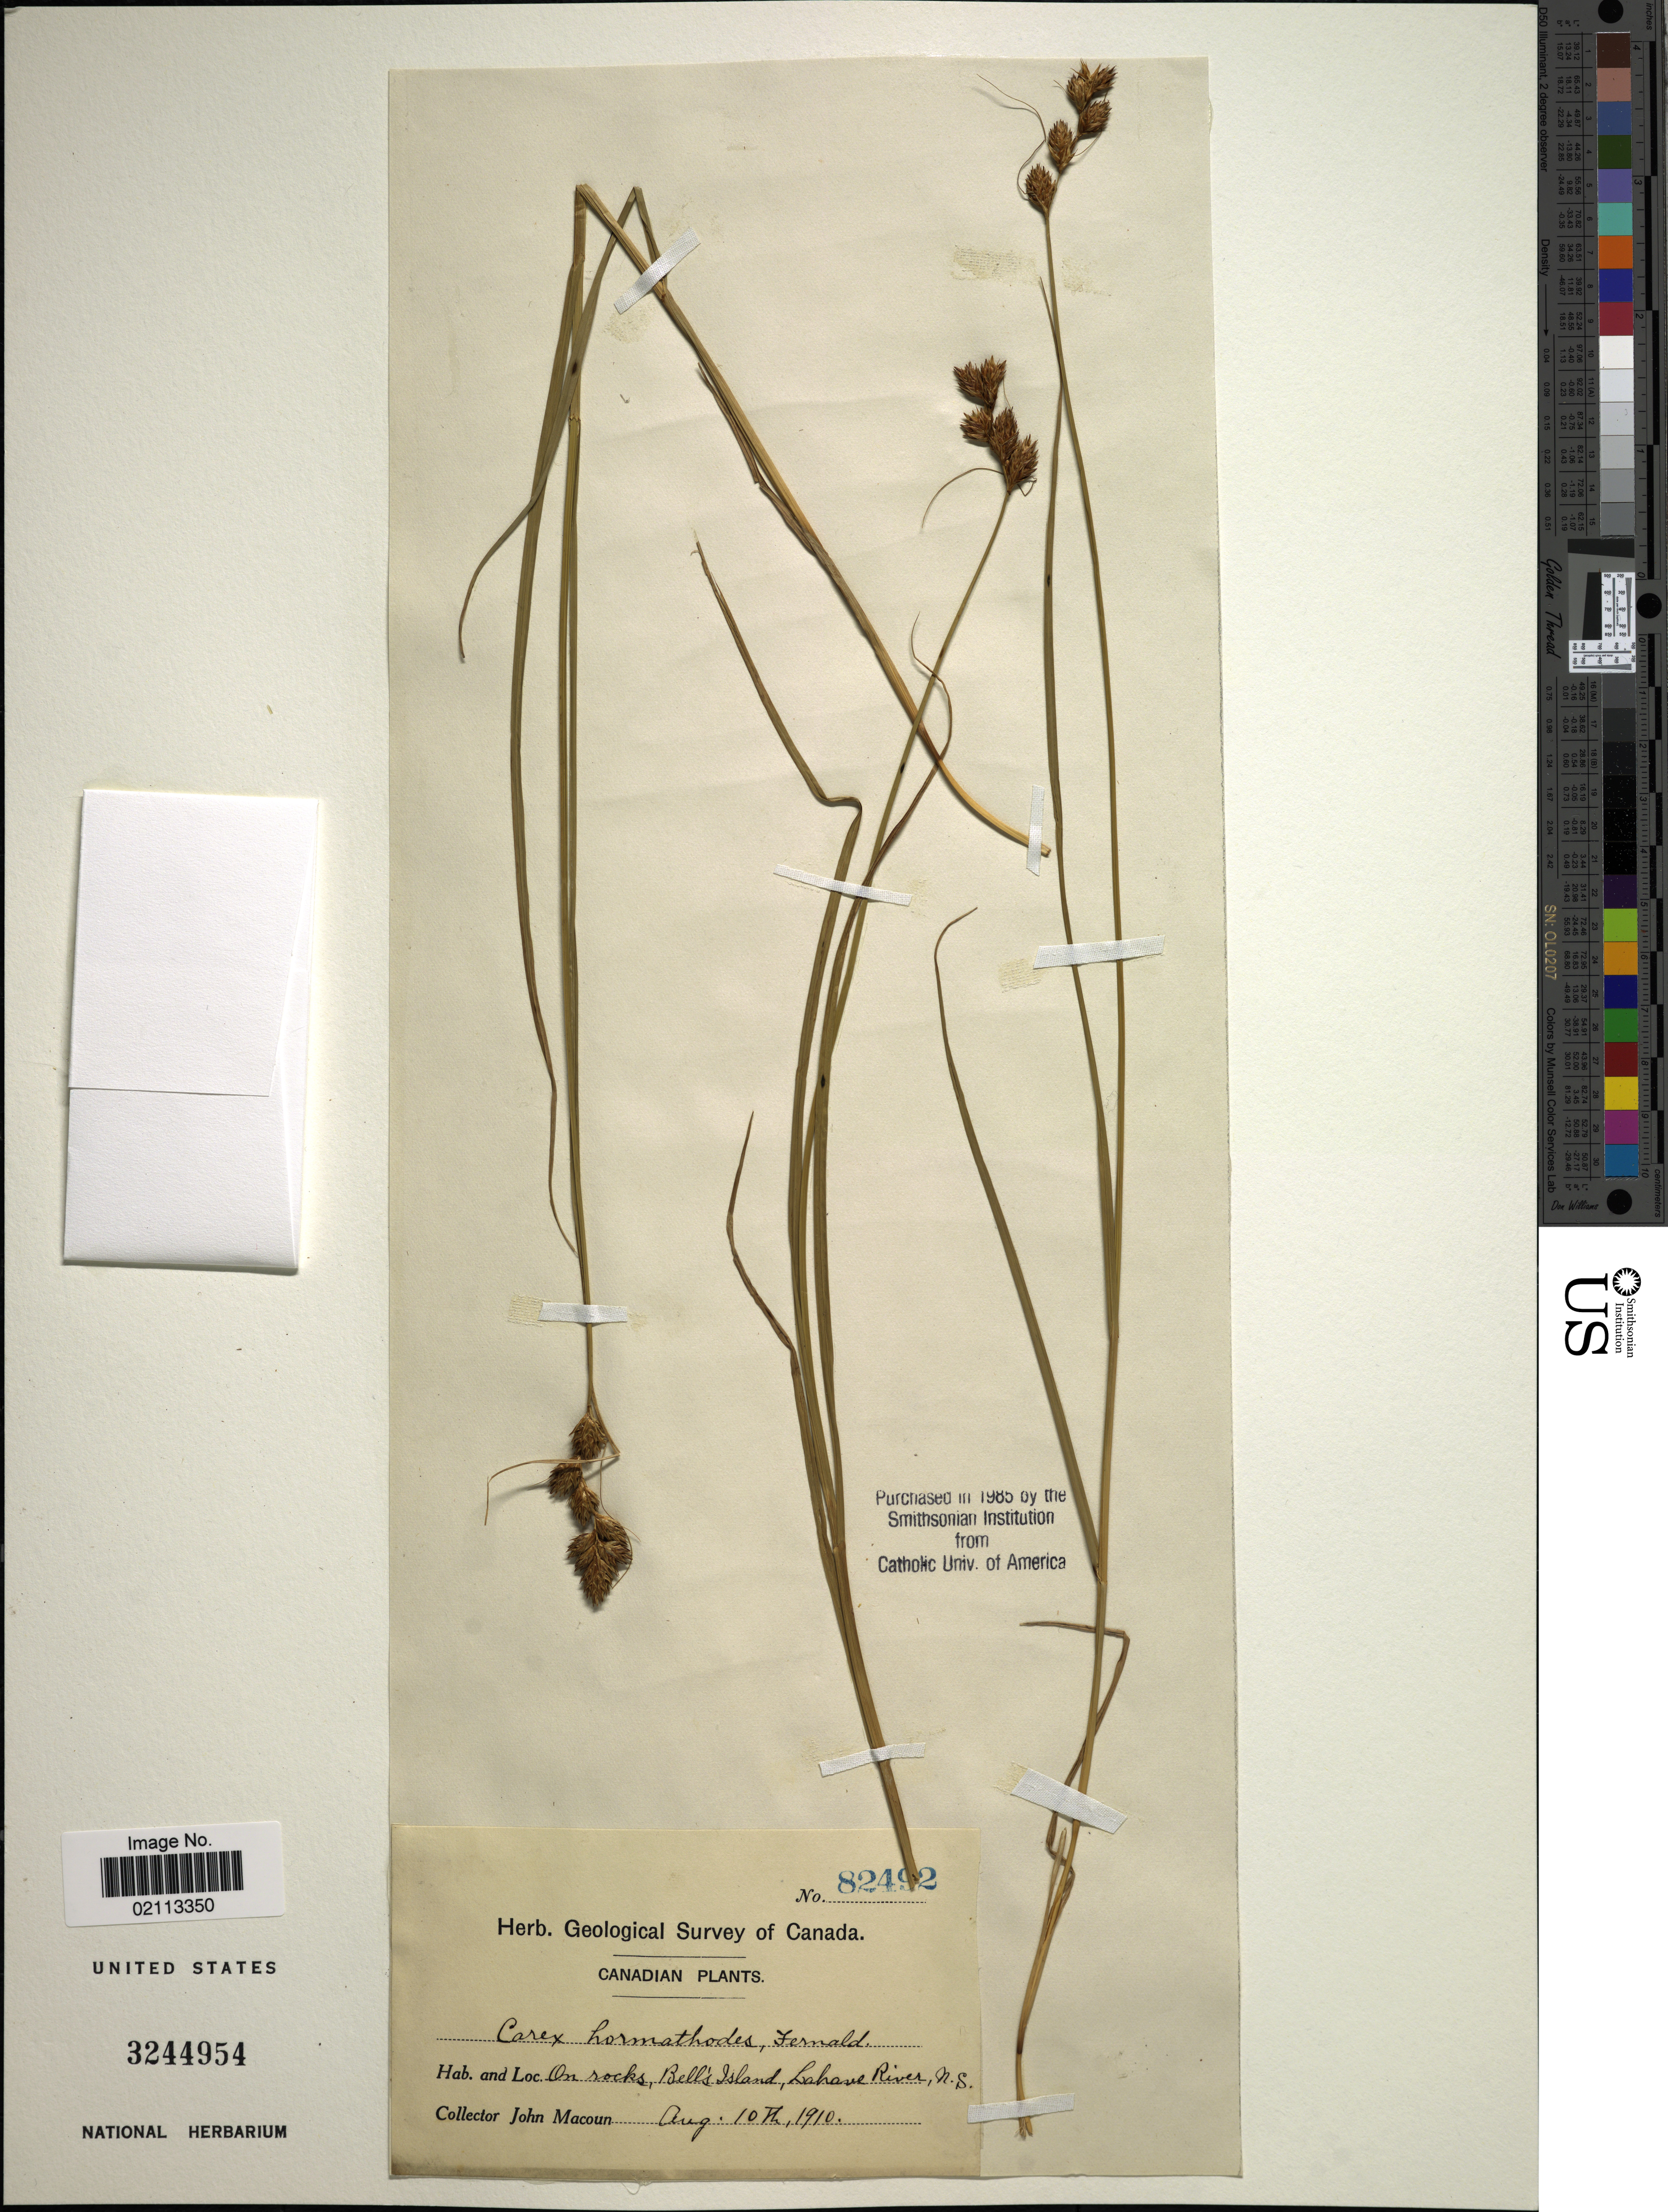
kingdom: Plantae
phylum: Tracheophyta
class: Liliopsida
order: Poales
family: Cyperaceae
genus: Carex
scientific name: Carex hormathodes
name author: Fernald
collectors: J. Macoun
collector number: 82492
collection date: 1910-08-10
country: Canada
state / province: Nova Scotia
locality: On rocks, Bell's Island, Lahave River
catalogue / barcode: US 3244954